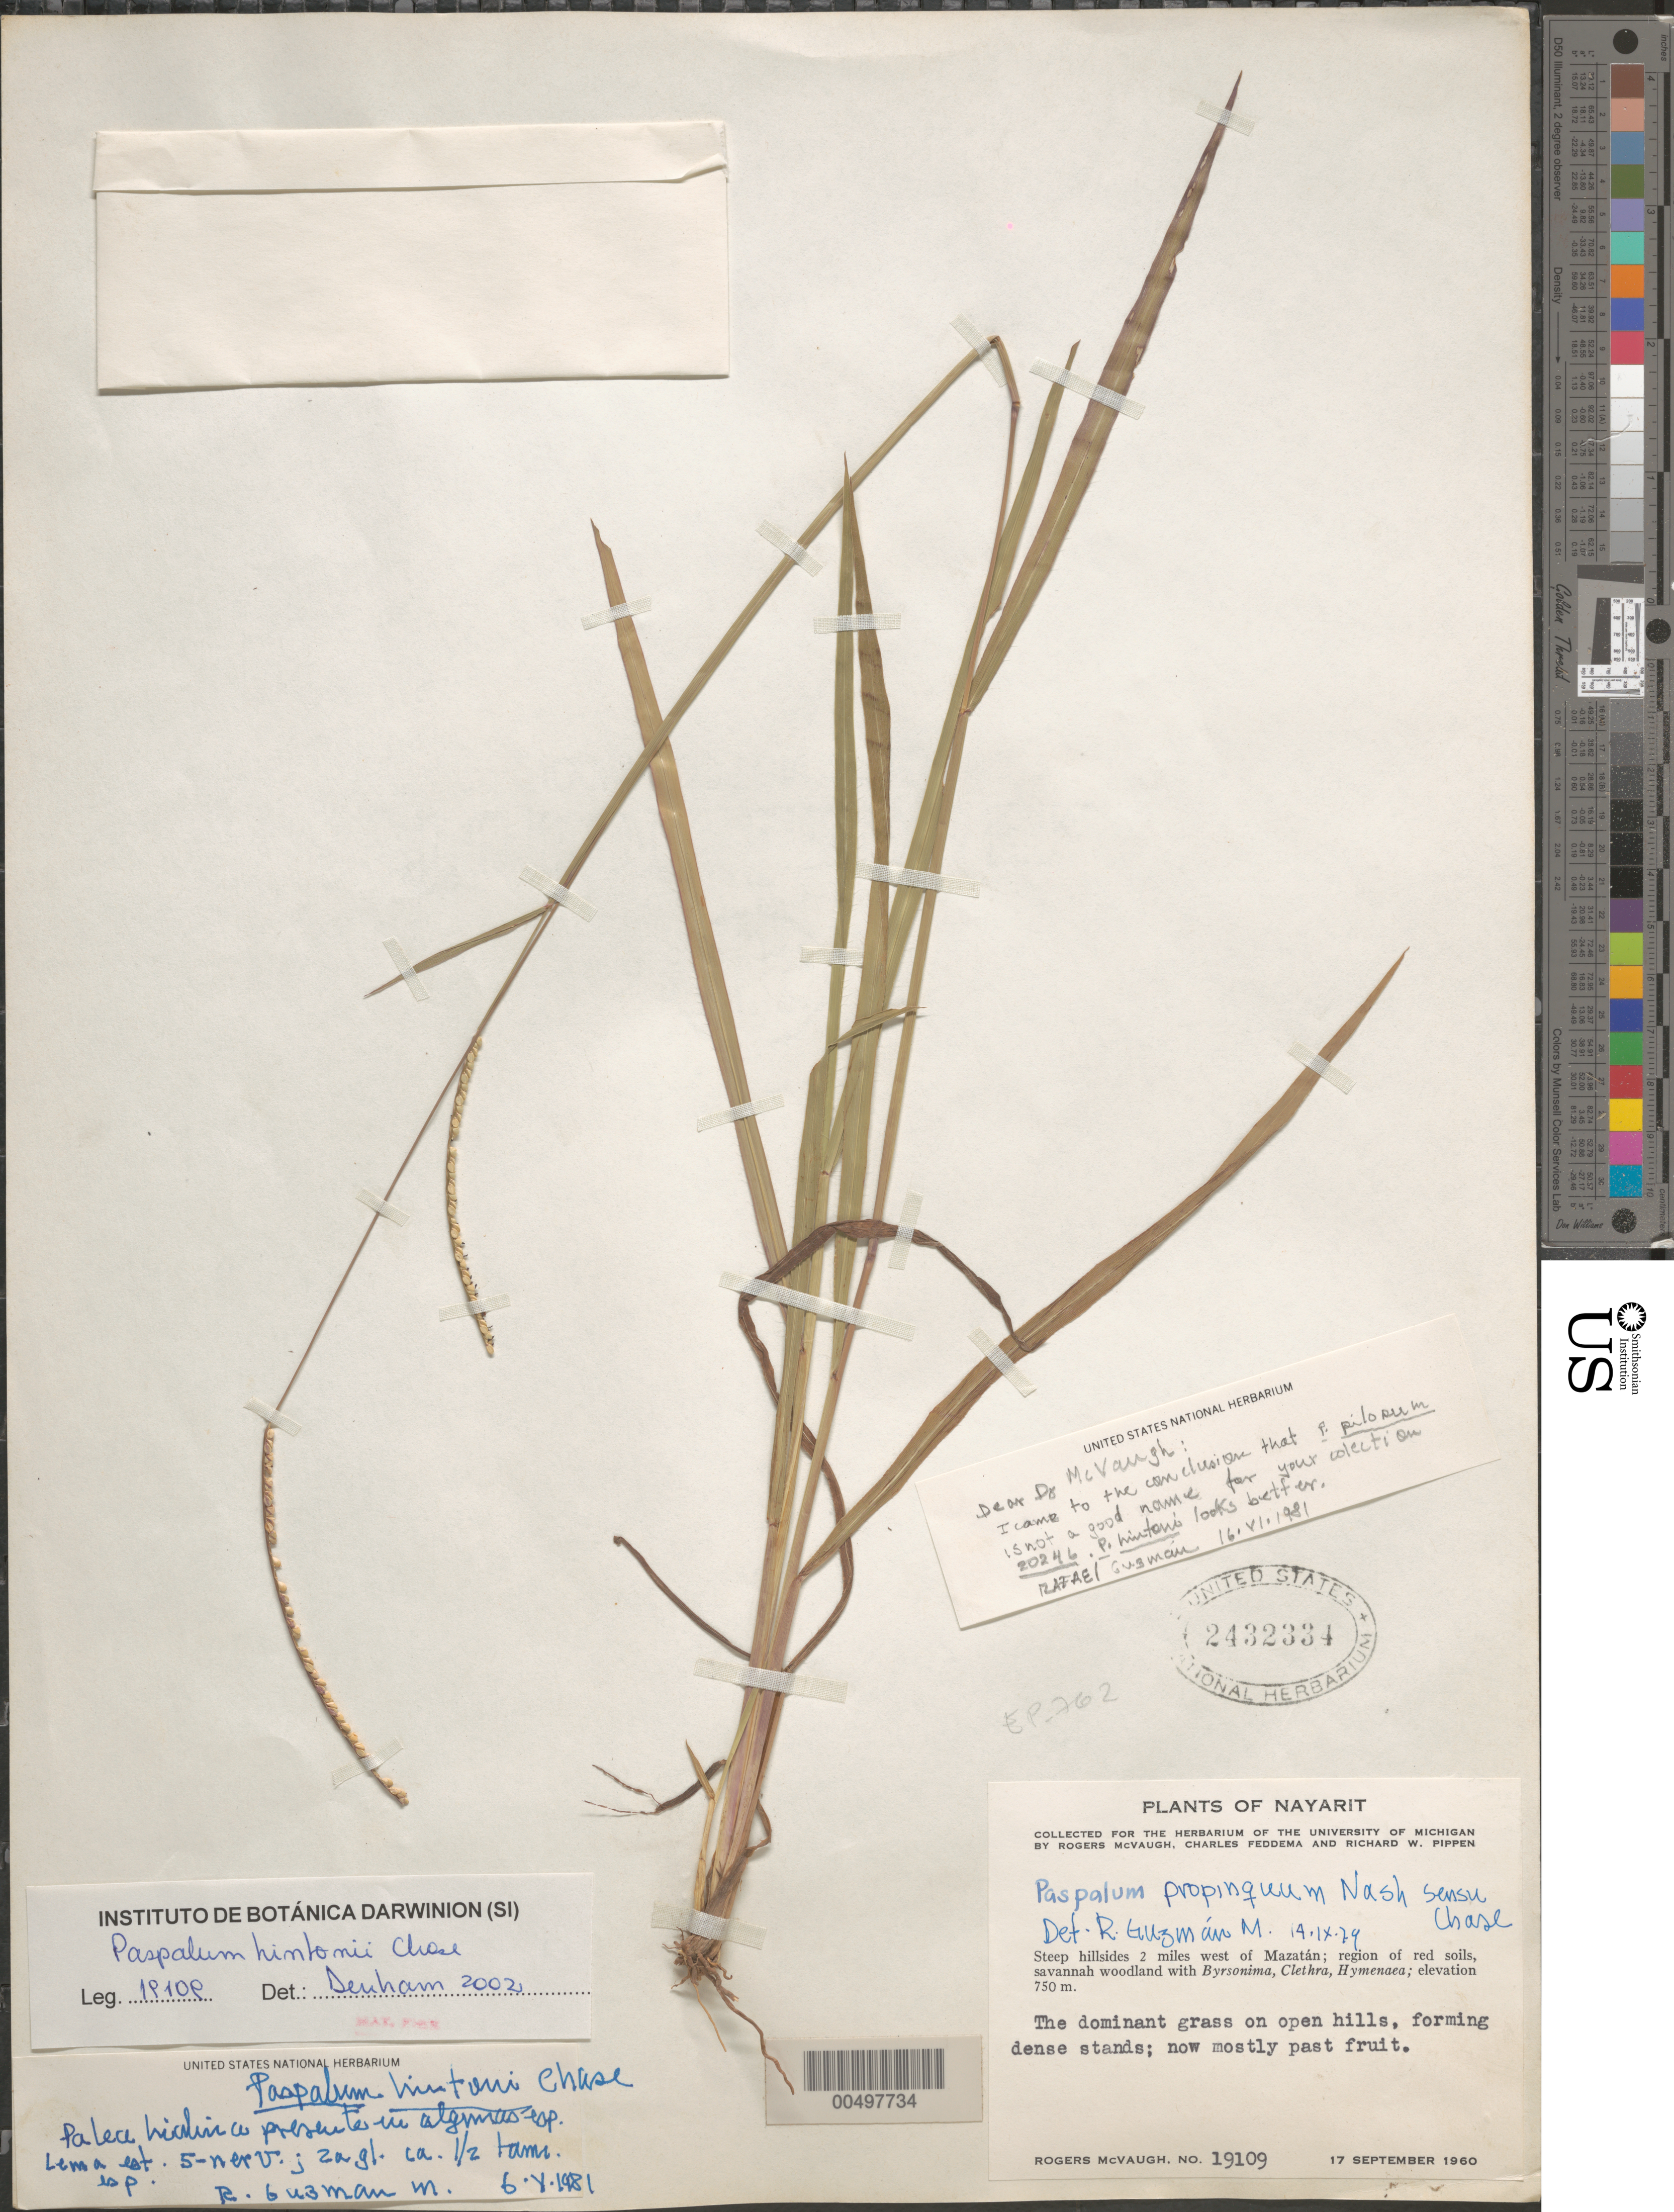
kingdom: Plantae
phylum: Tracheophyta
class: Liliopsida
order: Poales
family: Poaceae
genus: Paspalum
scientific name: Paspalum hintonii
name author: Chase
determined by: Guzm n-M., R.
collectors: R. McVaugh, C. Feddema & R. W. Pippen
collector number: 19109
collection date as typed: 17 Sep 1960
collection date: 1960-09-17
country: Mexico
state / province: Nayarit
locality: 2 mi W of Mazatlán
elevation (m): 750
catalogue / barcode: US 2432334